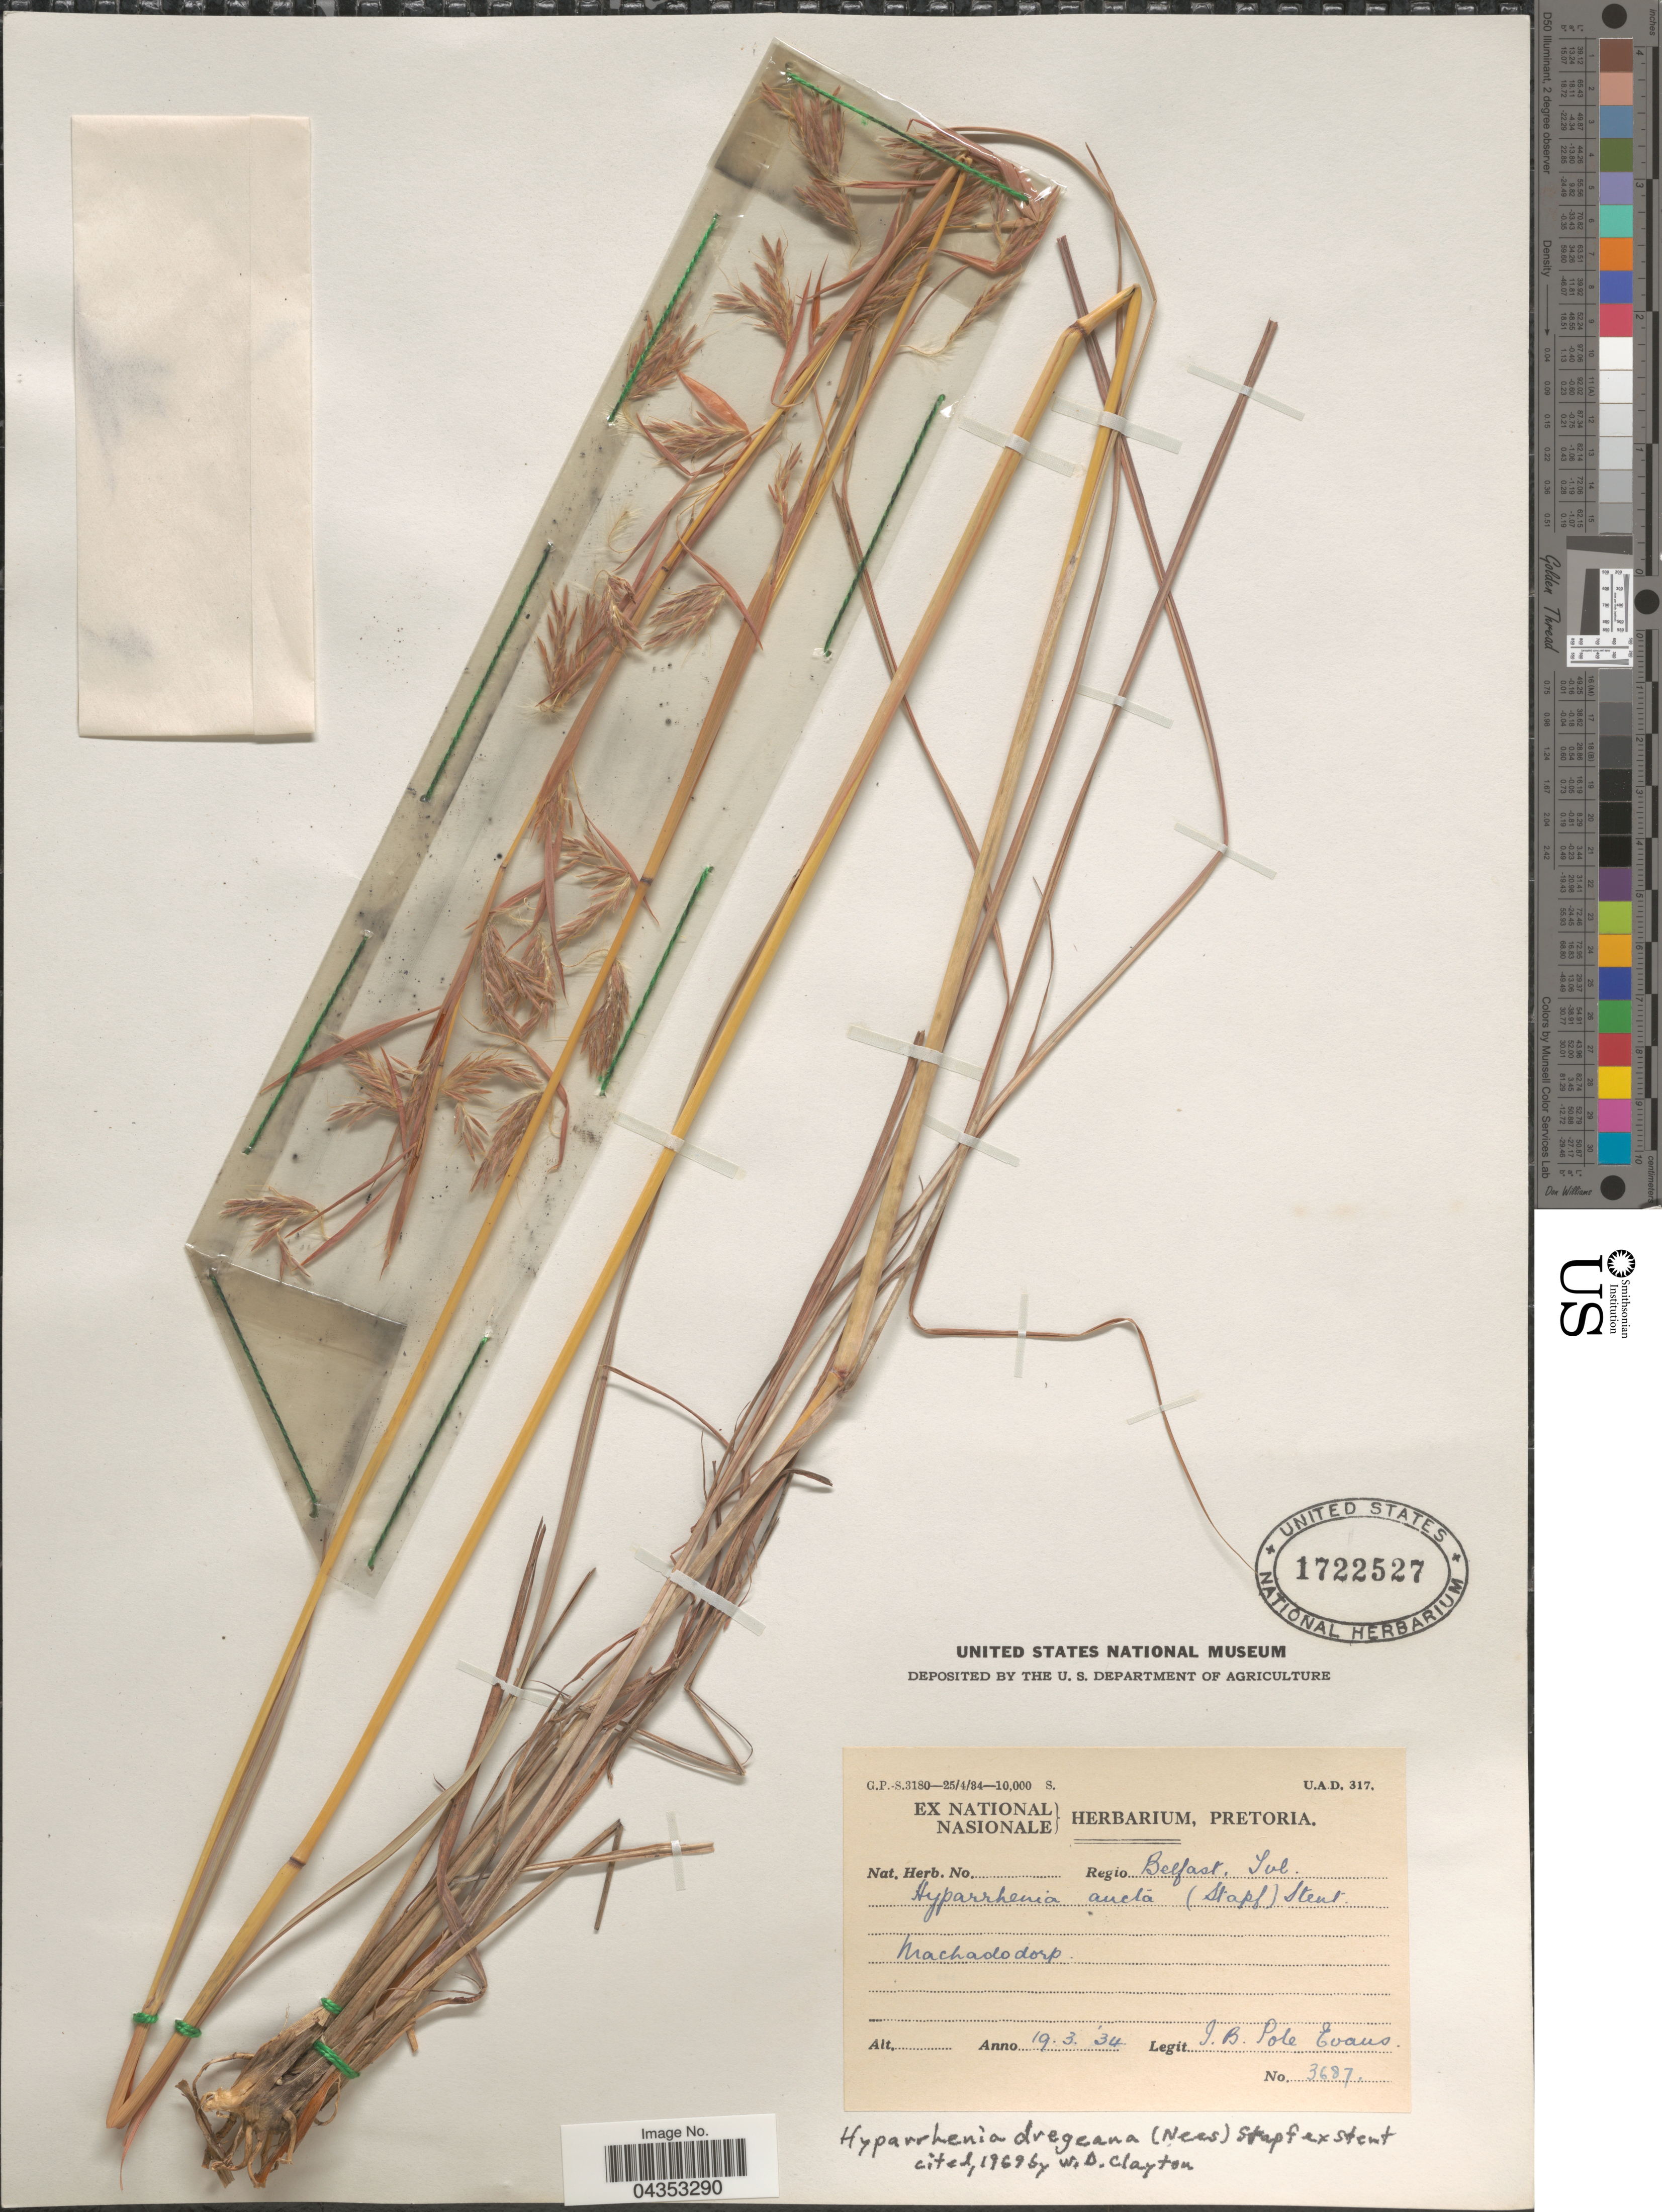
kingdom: Plantae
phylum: Tracheophyta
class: Liliopsida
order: Poales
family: Poaceae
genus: Hyparrhenia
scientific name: Hyparrhenia dregeana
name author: (Nees) Stapf ex Stent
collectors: I. B. Pole-Evans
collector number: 3687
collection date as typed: Transcribed d/m/y: 19/3/34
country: South Africa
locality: Regio Belfast, Tvl. Machadodorp.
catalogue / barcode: US 1722527